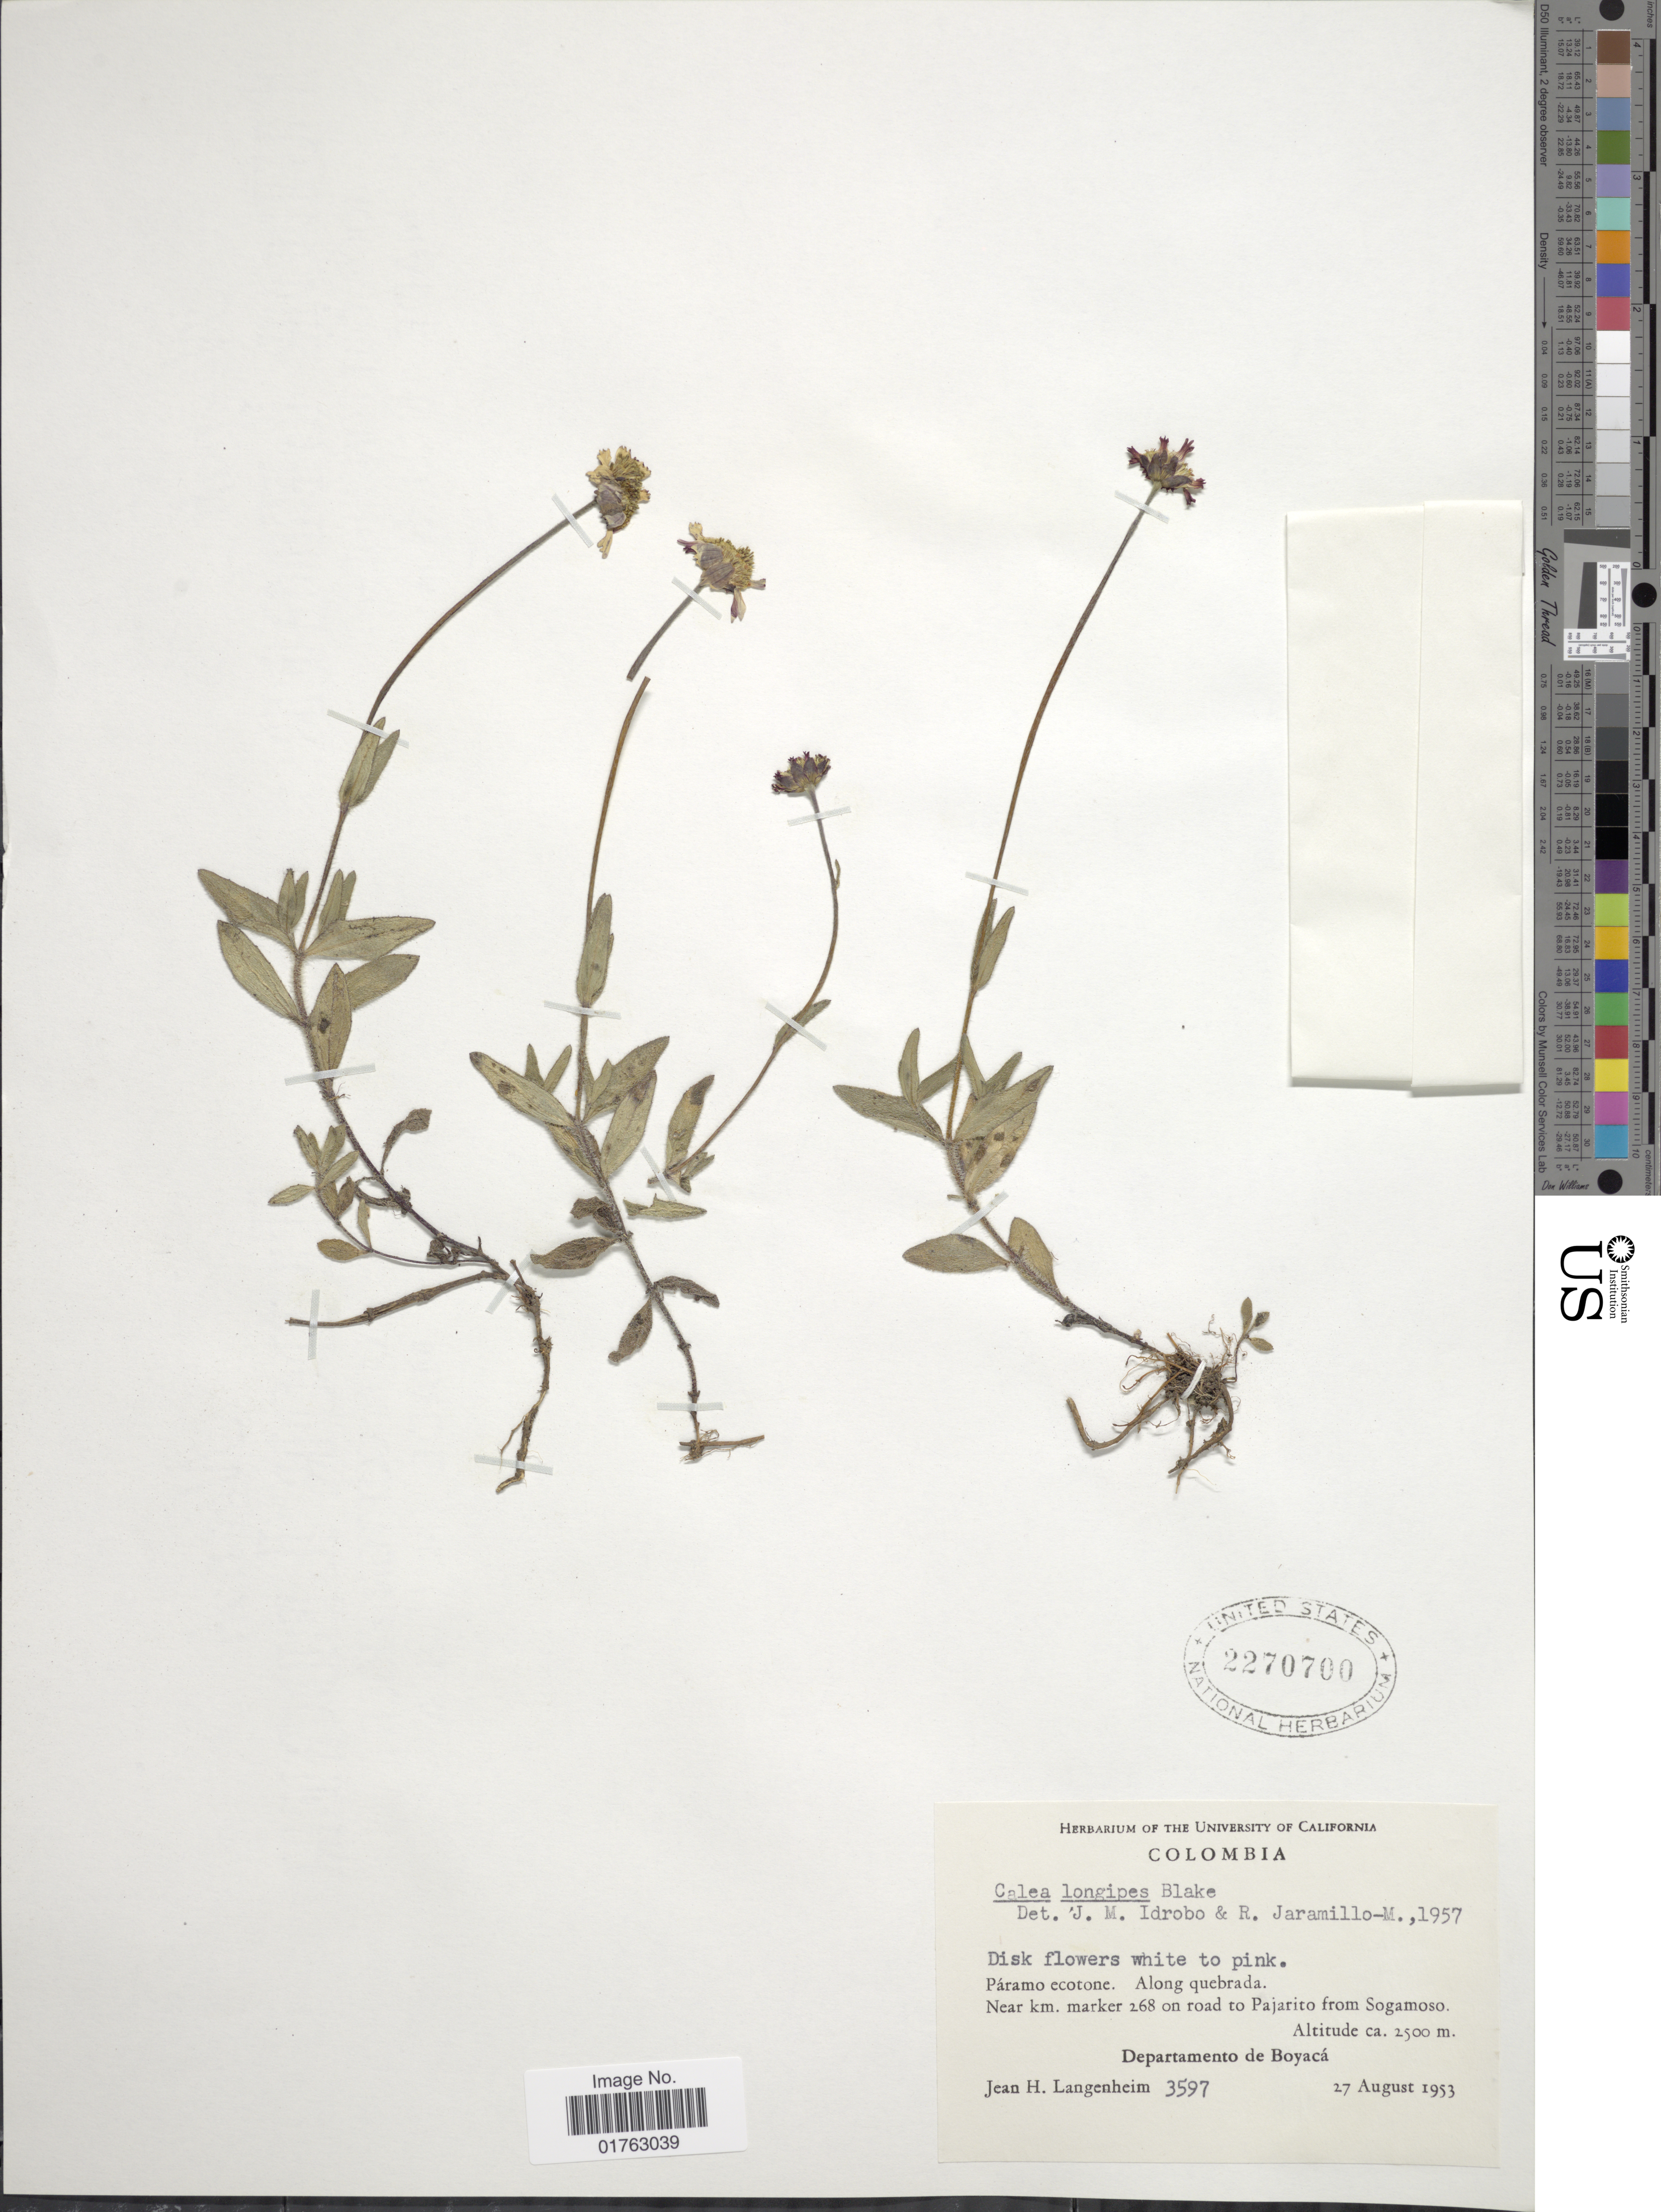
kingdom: Plantae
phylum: Tracheophyta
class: Magnoliopsida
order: Asterales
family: Asteraceae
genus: Sabazia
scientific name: Sabazia trianae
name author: (Hieron.) Longpre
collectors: J. H. Langenheim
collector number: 3597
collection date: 1953-08-27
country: Colombia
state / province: Boyacá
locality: Paramo ecotone, Along quebrada, near Km. marker 268 on road to Pajarito from Sogamoso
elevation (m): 2500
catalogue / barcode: US 2270700